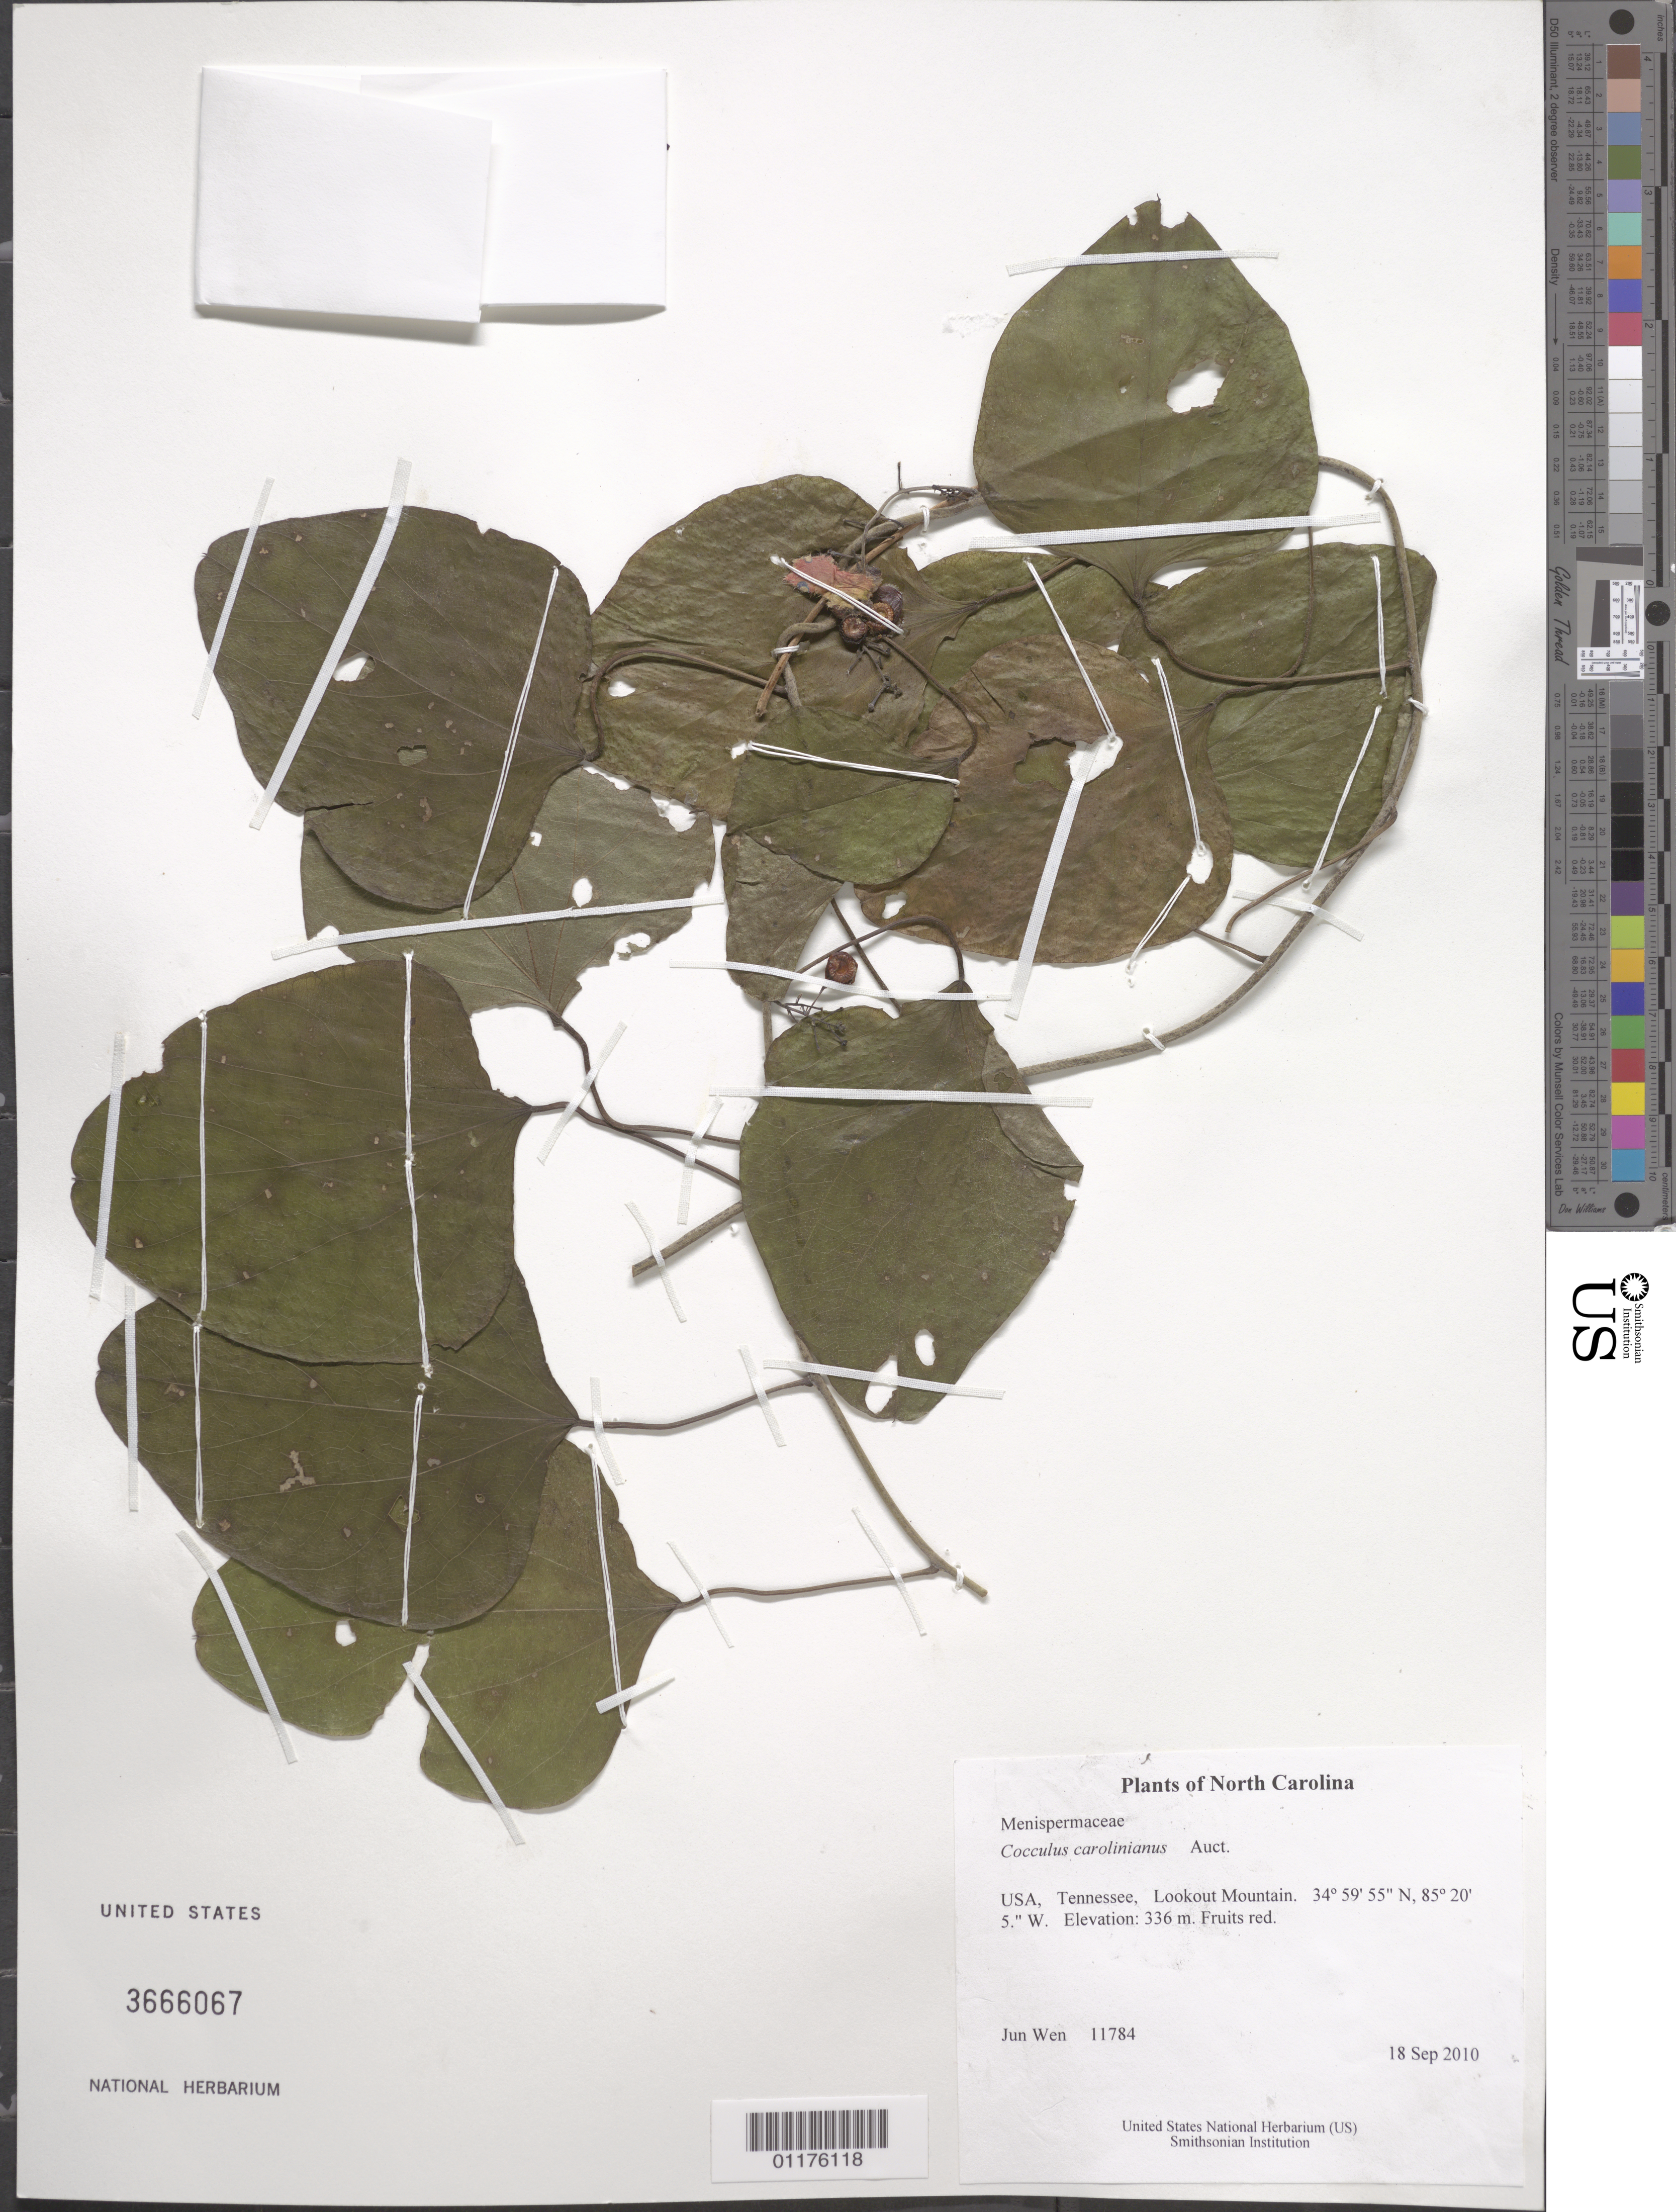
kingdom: Plantae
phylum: Tracheophyta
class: Magnoliopsida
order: Ranunculales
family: Menispermaceae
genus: Cocculus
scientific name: Cocculus carolinianus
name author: Auct.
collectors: J. Wen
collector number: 11784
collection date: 2010-09-18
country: United States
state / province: Tennessee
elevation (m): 336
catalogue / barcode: US 3666067